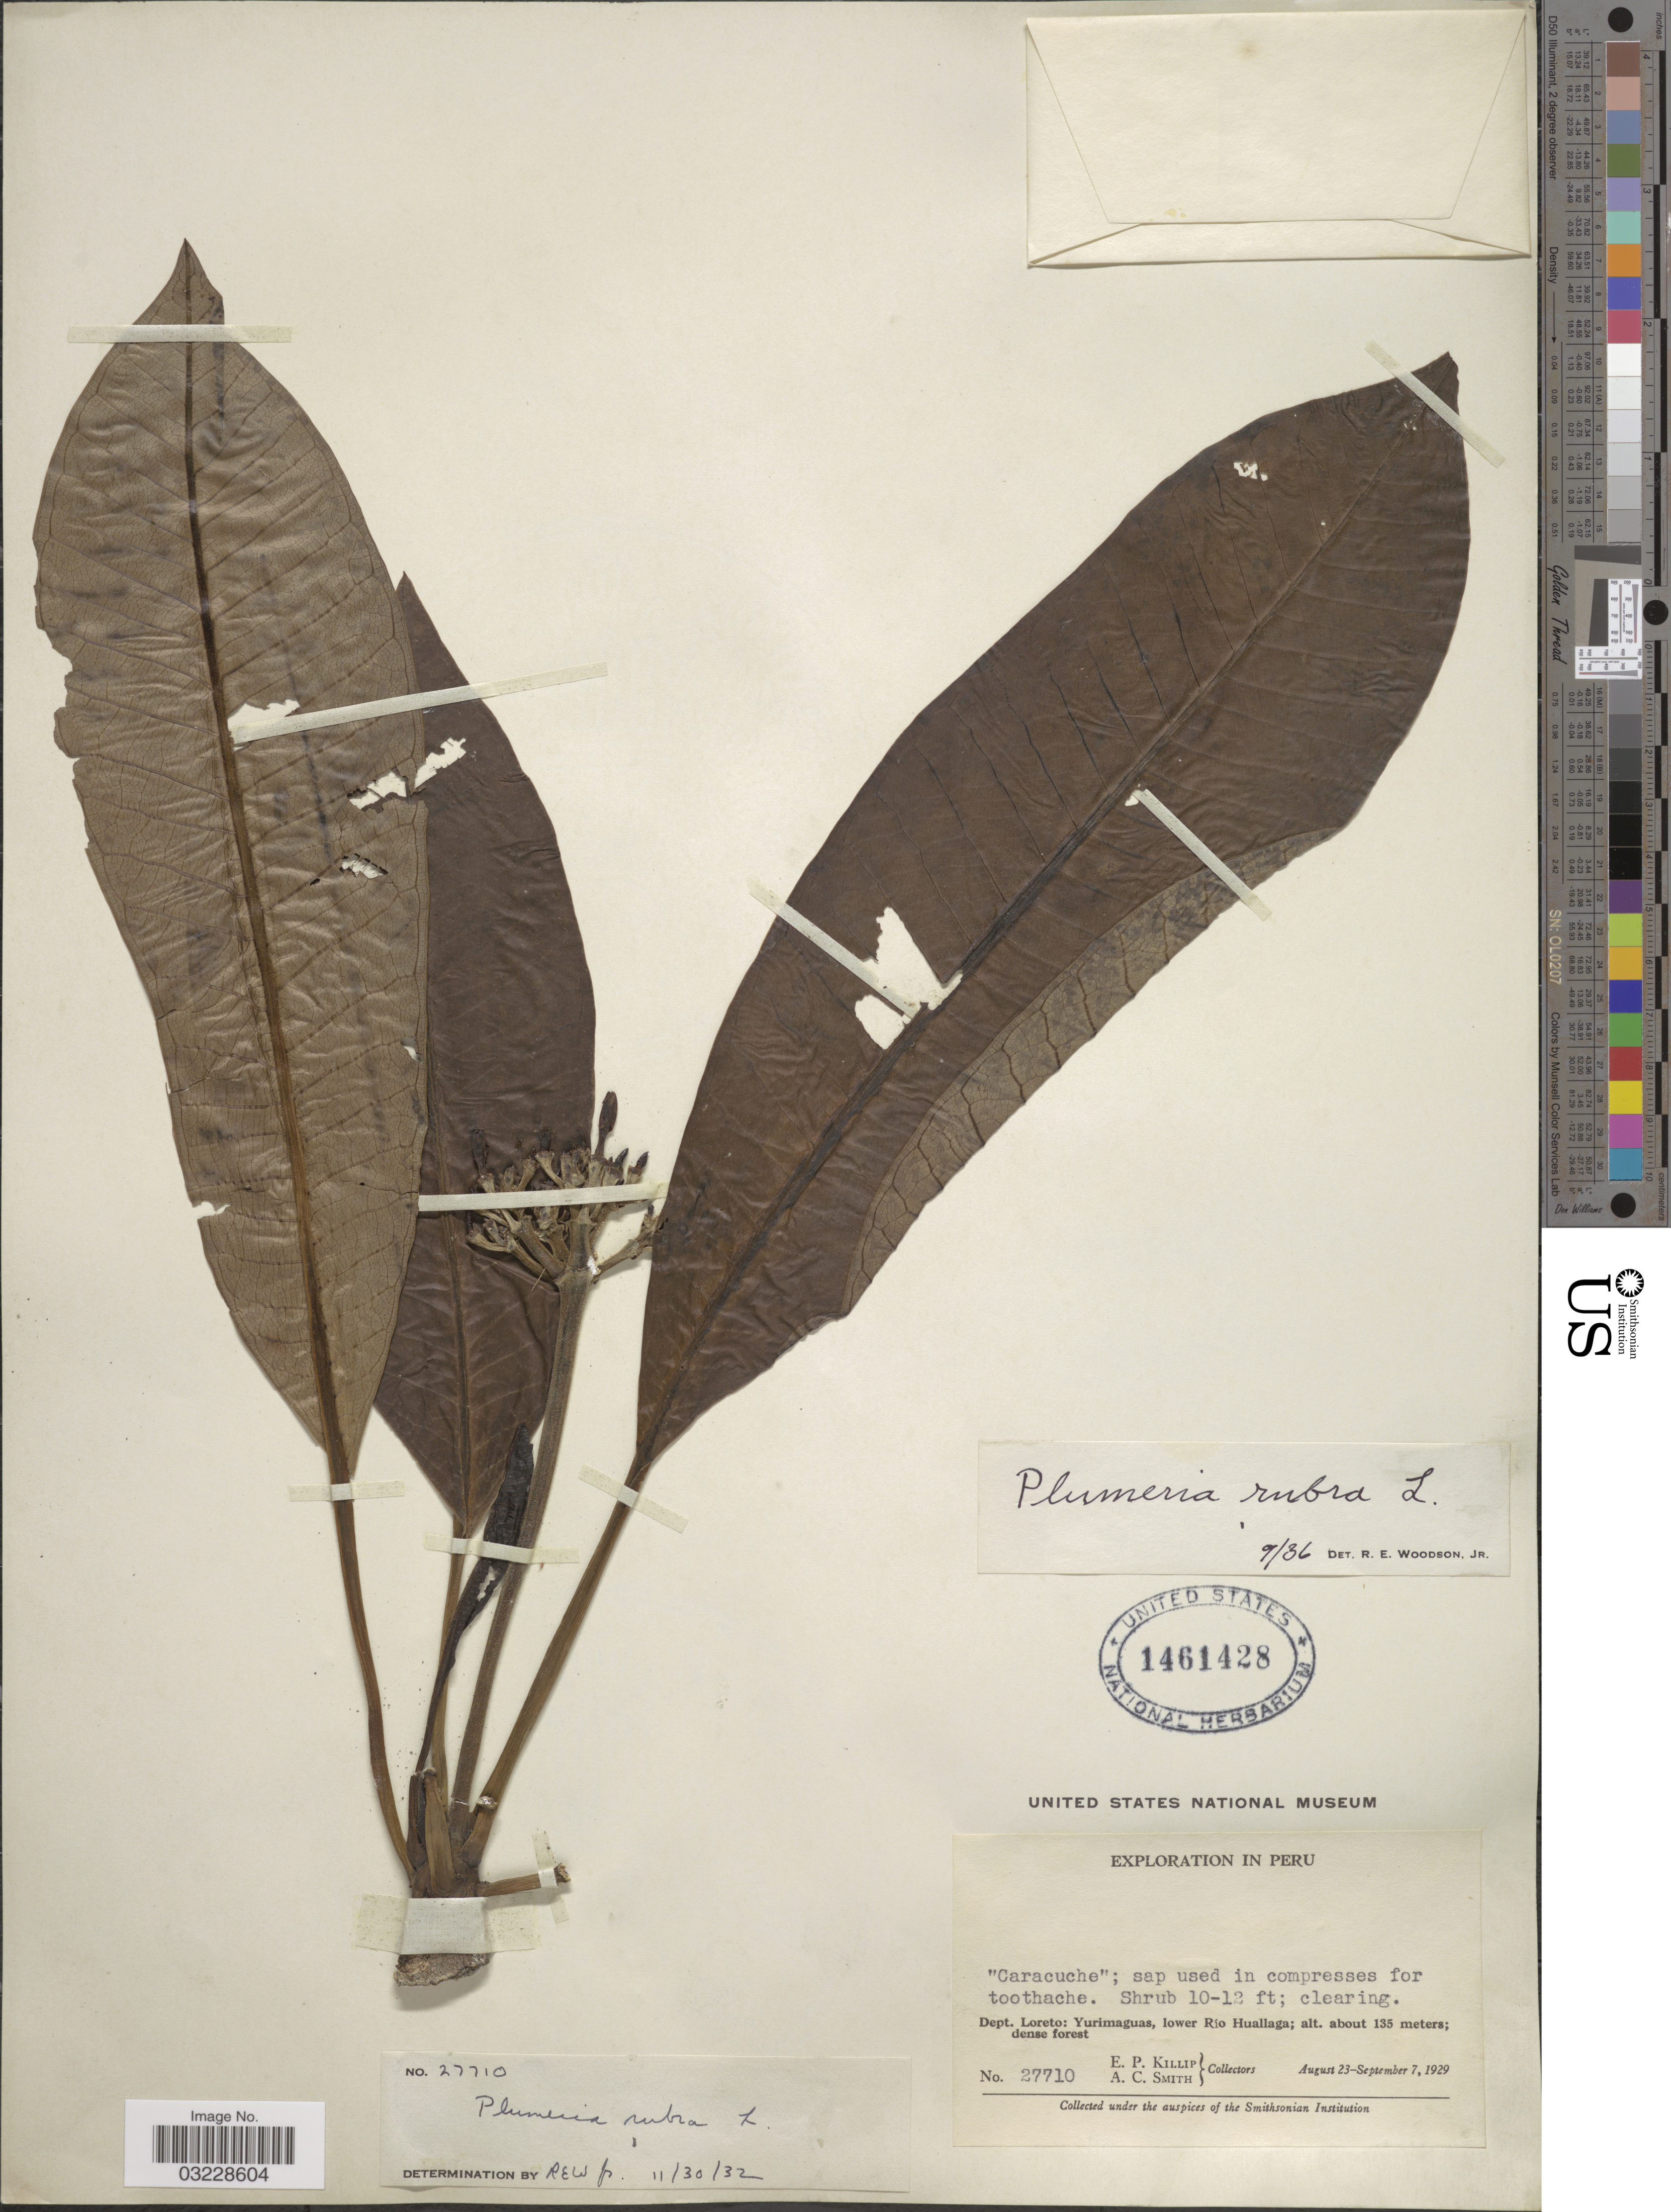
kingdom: Plantae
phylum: Tracheophyta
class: Magnoliopsida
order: Gentianales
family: Apocynaceae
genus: Plumeria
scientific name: Plumeria rubra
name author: L.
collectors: E. P. Killip & A. C. Smith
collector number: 27710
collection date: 1929-08-23/1929-09-07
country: Peru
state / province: Loreto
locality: Dept. Loreto: Yurimaguas, lower Río Huallaga.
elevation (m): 135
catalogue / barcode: US 1461428